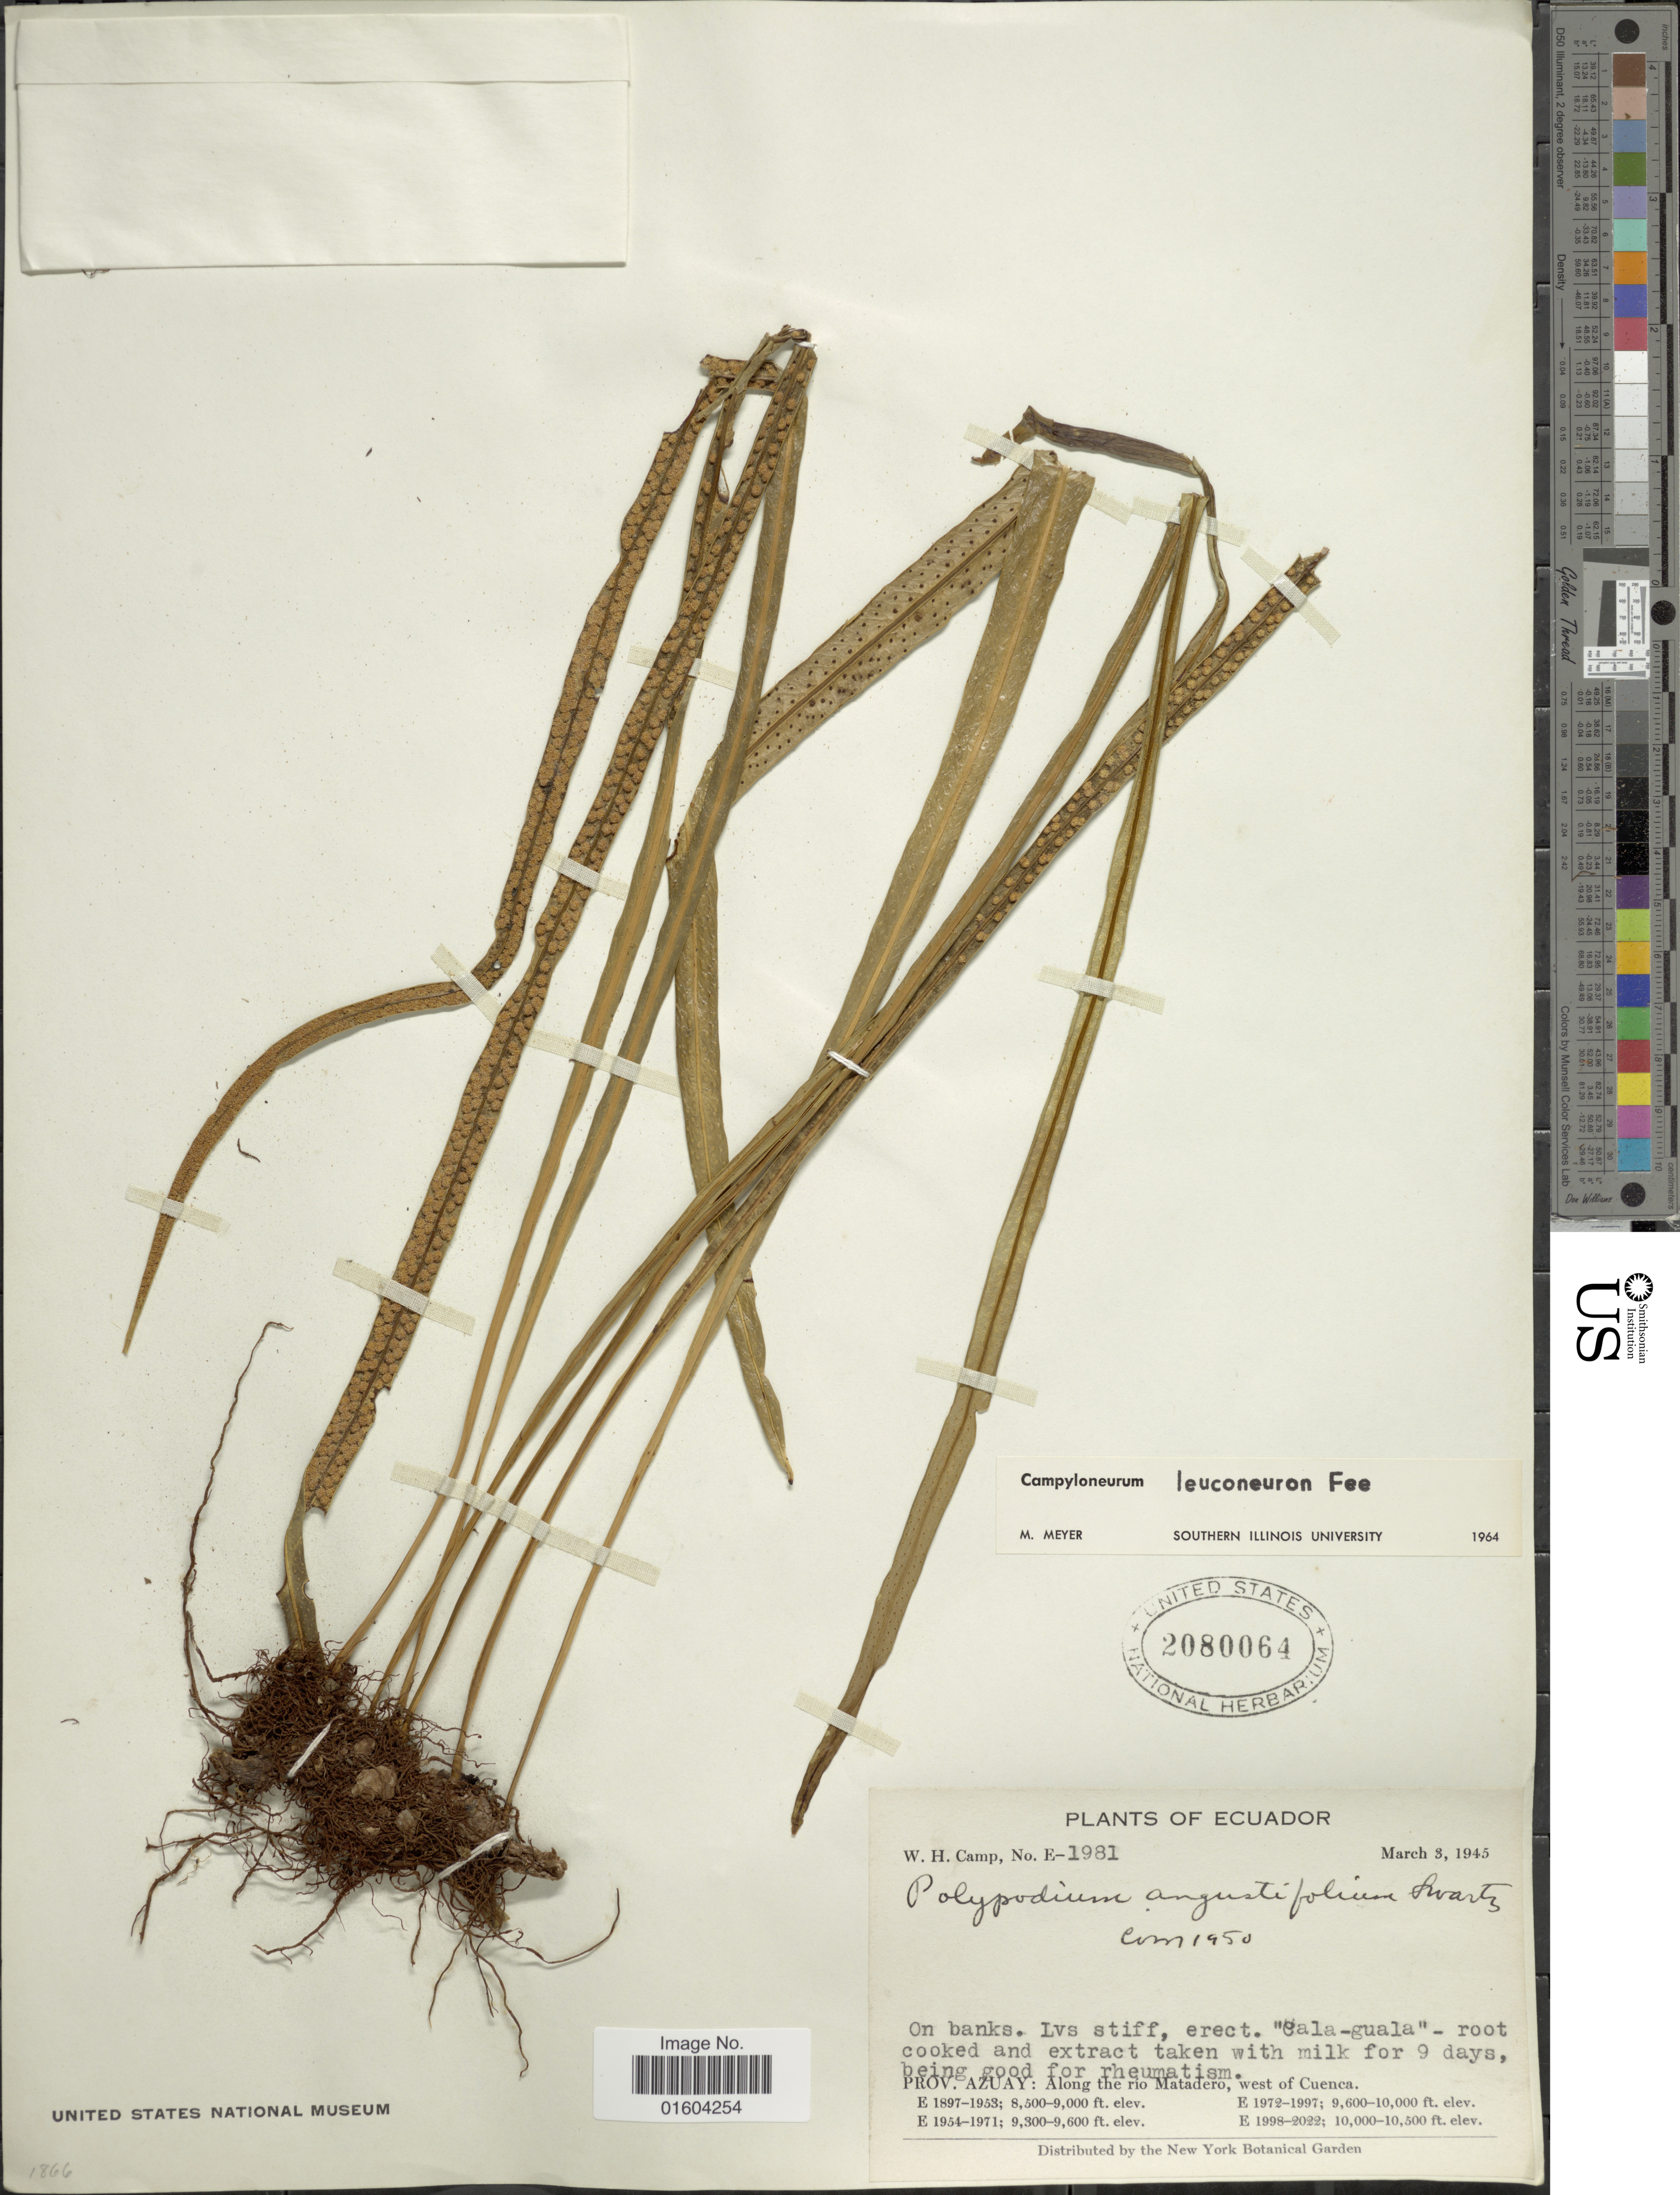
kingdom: Plantae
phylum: Tracheophyta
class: Polypodiopsida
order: Polypodiales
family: Polypodiaceae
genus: Campyloneurum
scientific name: Campyloneurum densifolium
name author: (Hieron.) Lellinger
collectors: W. H. Camp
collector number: E-1981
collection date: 1945-03-03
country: Ecuador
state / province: Azuay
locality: Prov. Azuay: Along the rio Matadero, west of Cuenca.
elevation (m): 2926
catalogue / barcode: US 2080064